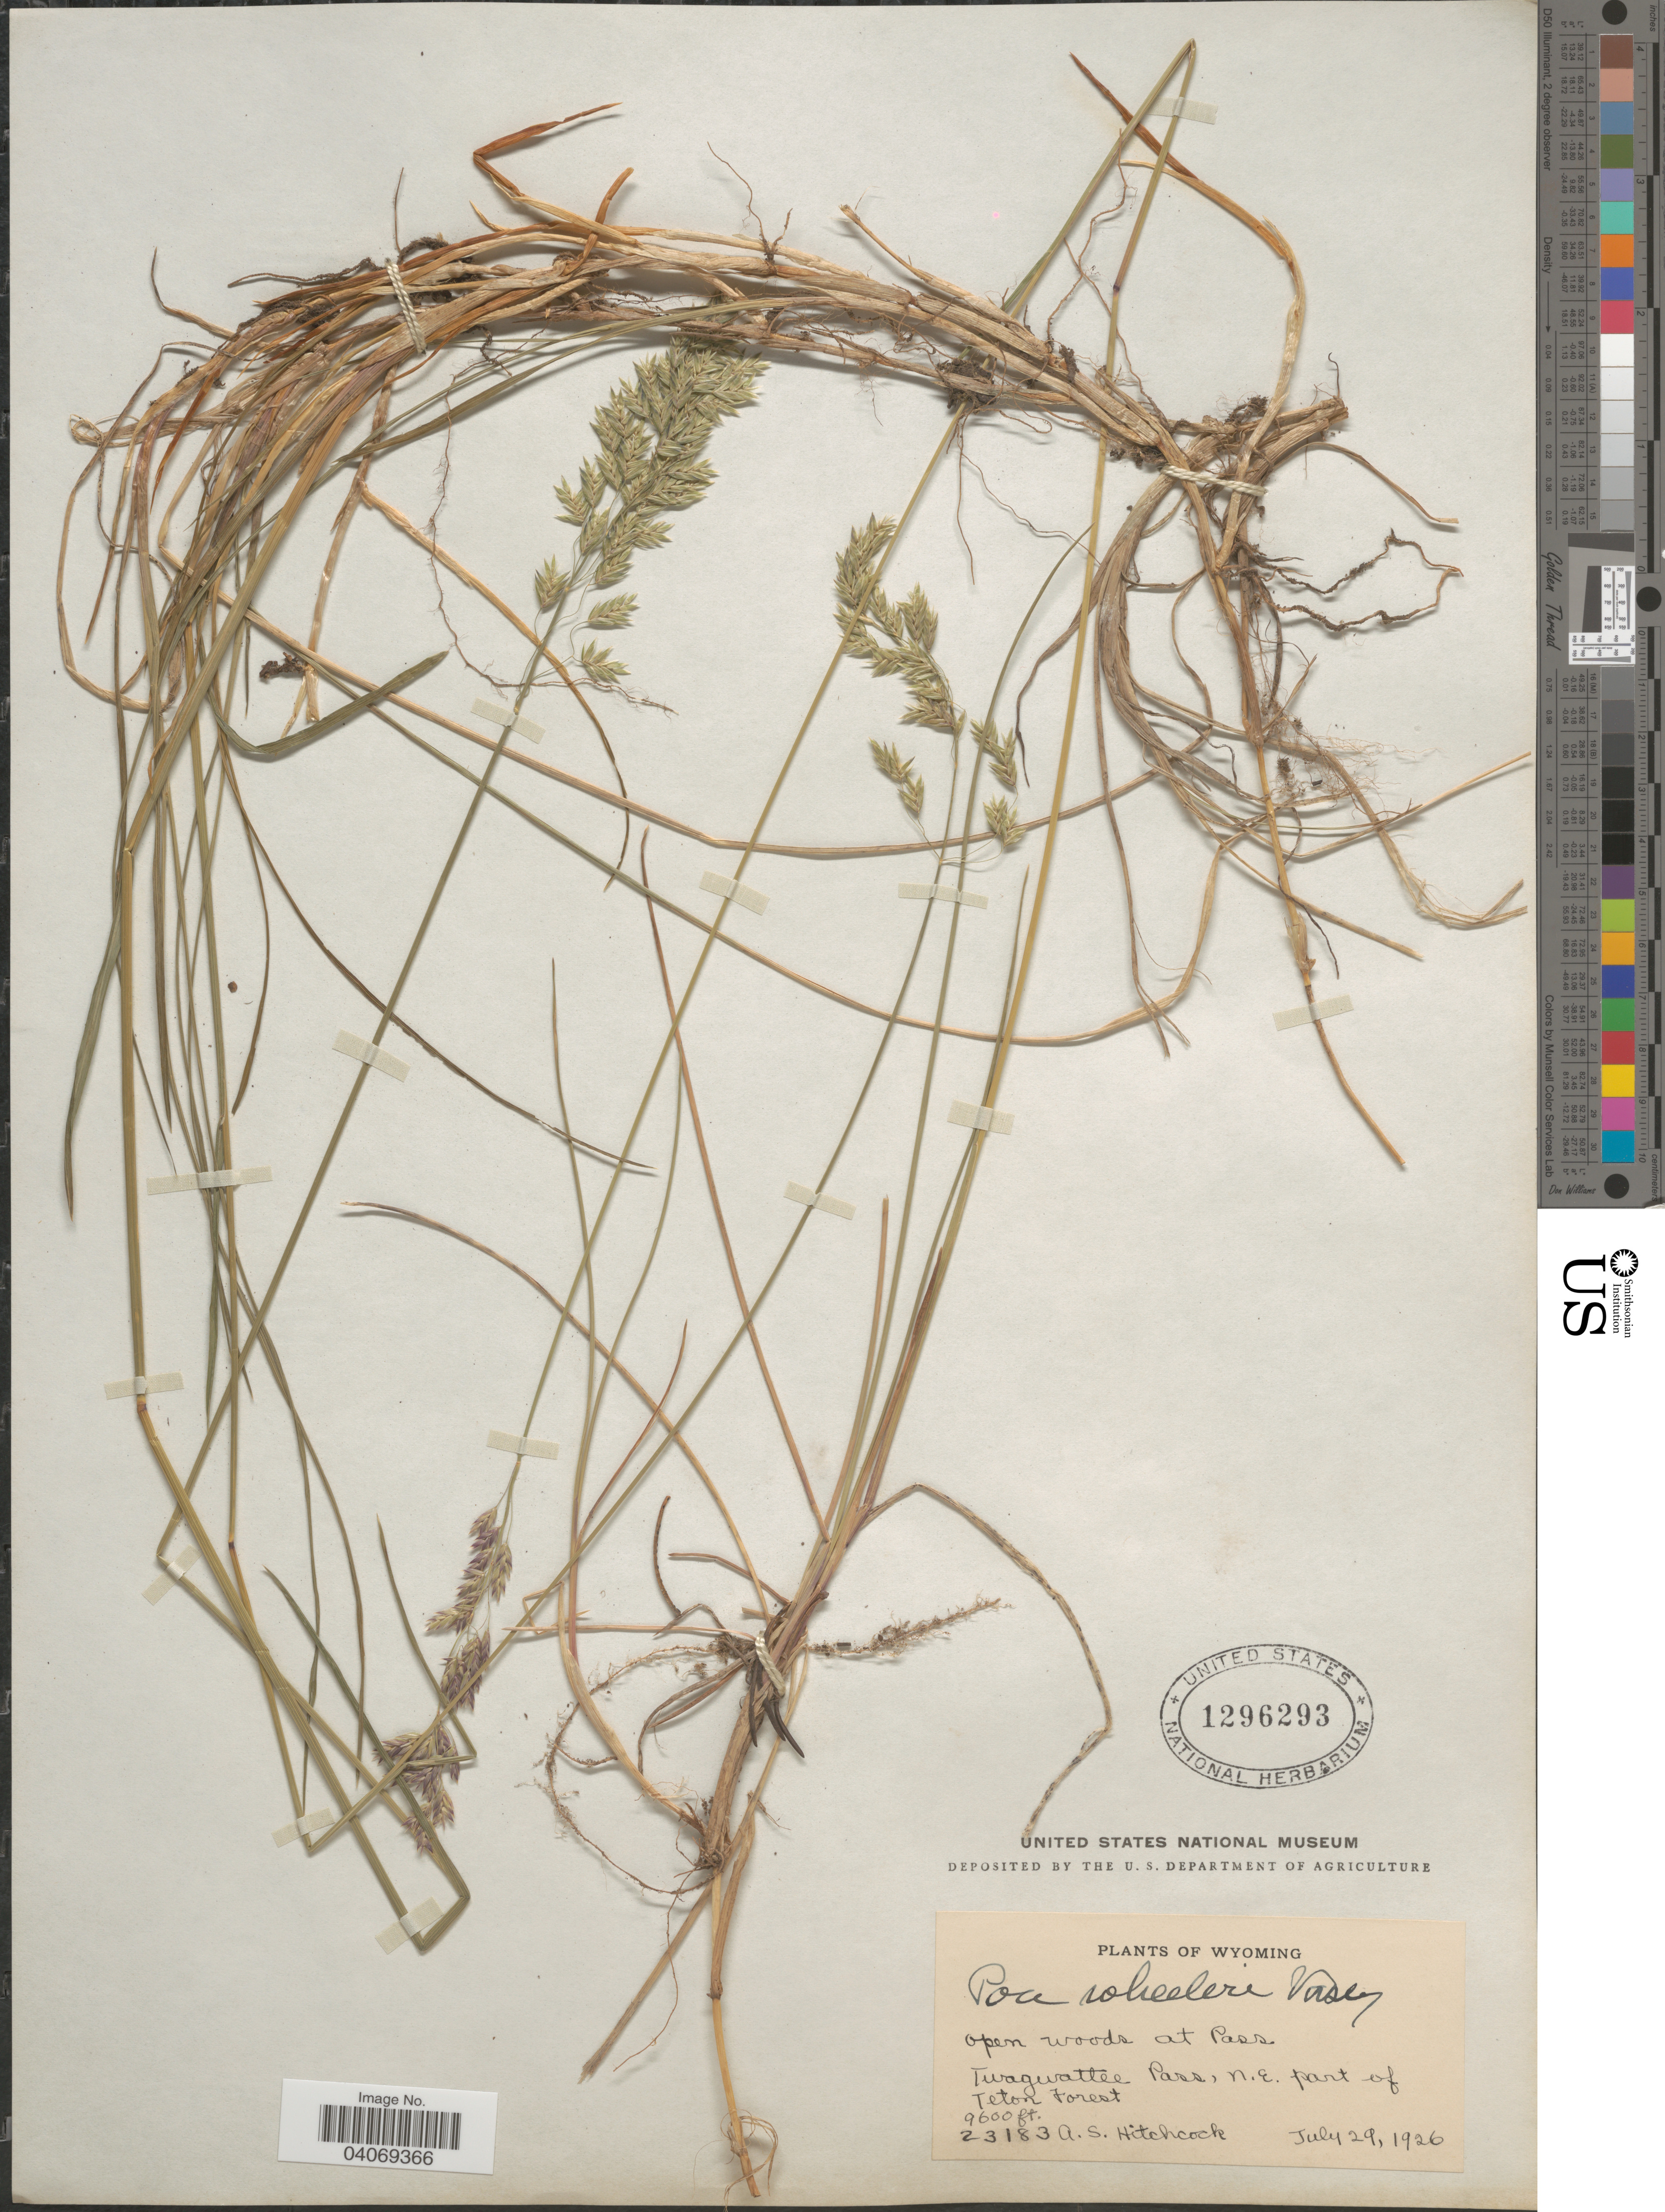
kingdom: Plantae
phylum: Tracheophyta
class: Liliopsida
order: Poales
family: Poaceae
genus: Poa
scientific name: Poa wheeleri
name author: Vasey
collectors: A. S. Hitchcock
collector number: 23183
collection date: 1926-07-29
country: United States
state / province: Wyoming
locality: Open woods at Pass. Twagwattee Pass, N.E. part of Teton Forest.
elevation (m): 2926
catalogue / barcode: US 1296293